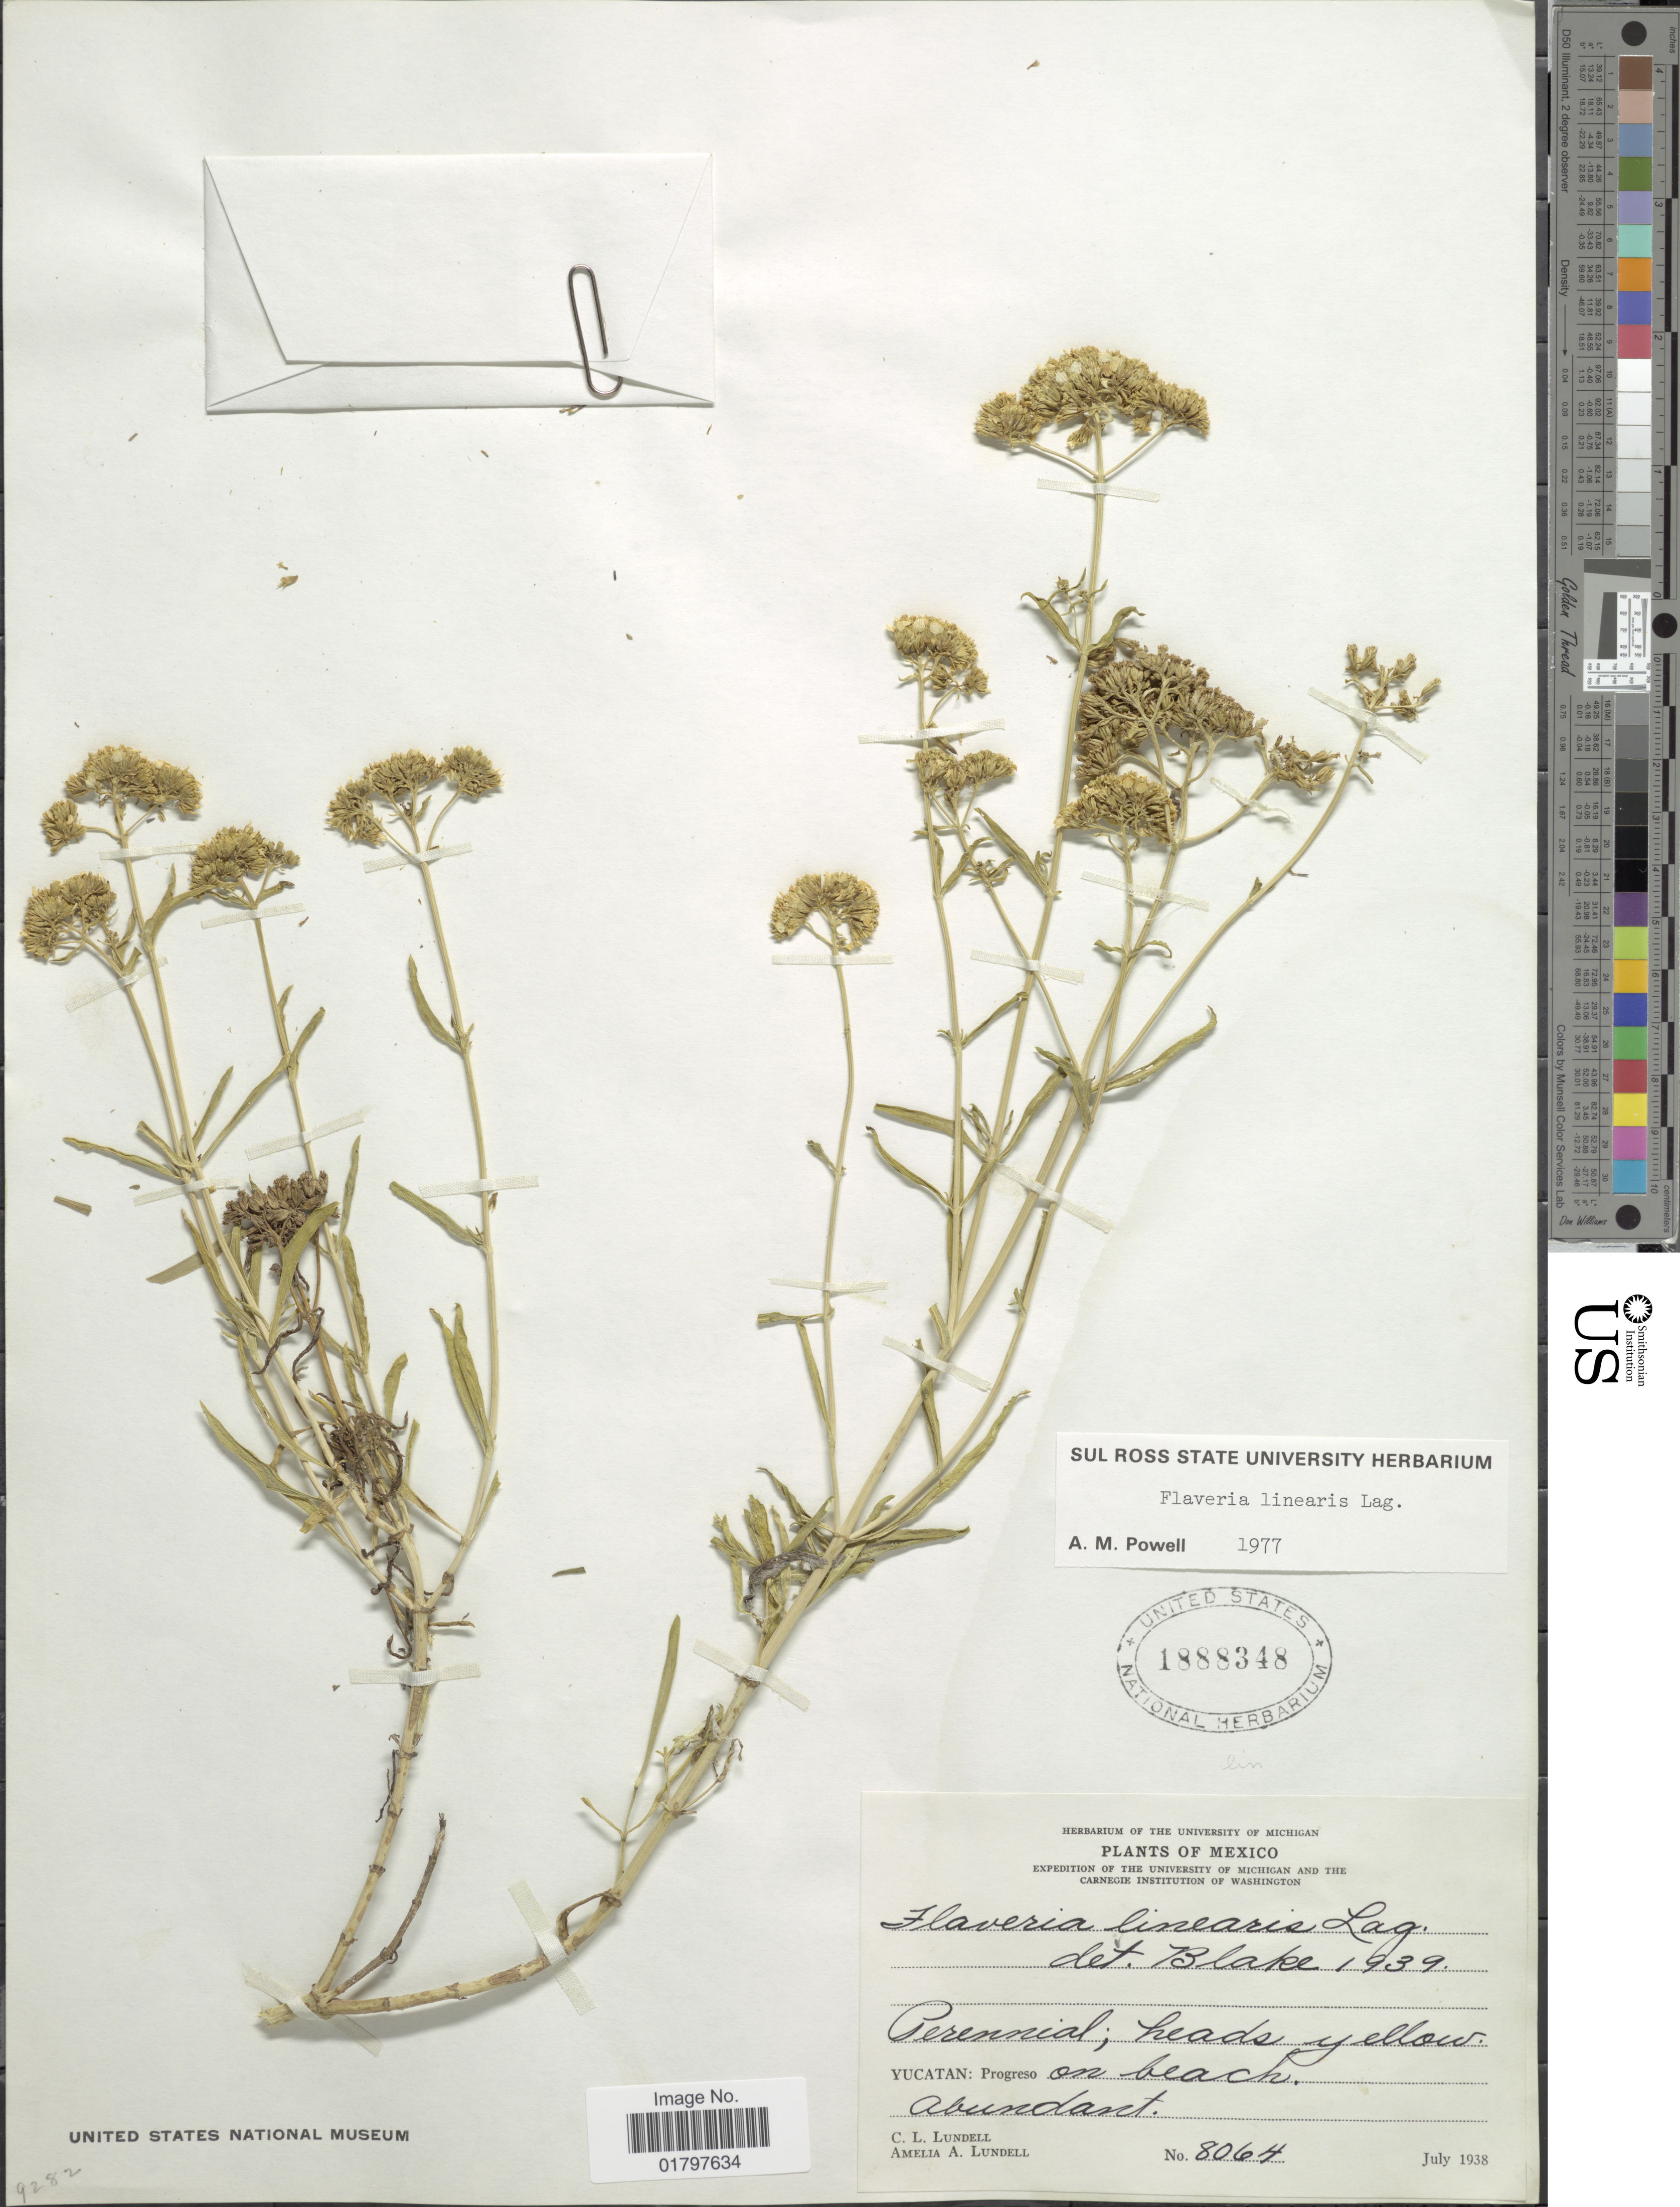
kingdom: Plantae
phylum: Tracheophyta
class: Magnoliopsida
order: Asterales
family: Asteraceae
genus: Flaveria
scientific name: Flaveria linearis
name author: Lag.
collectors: C. L. Lundell & A. A. Lundell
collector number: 8064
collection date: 1938-07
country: Mexico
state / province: Yucatán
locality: Yucatan: Progreso on beach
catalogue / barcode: US 1888348